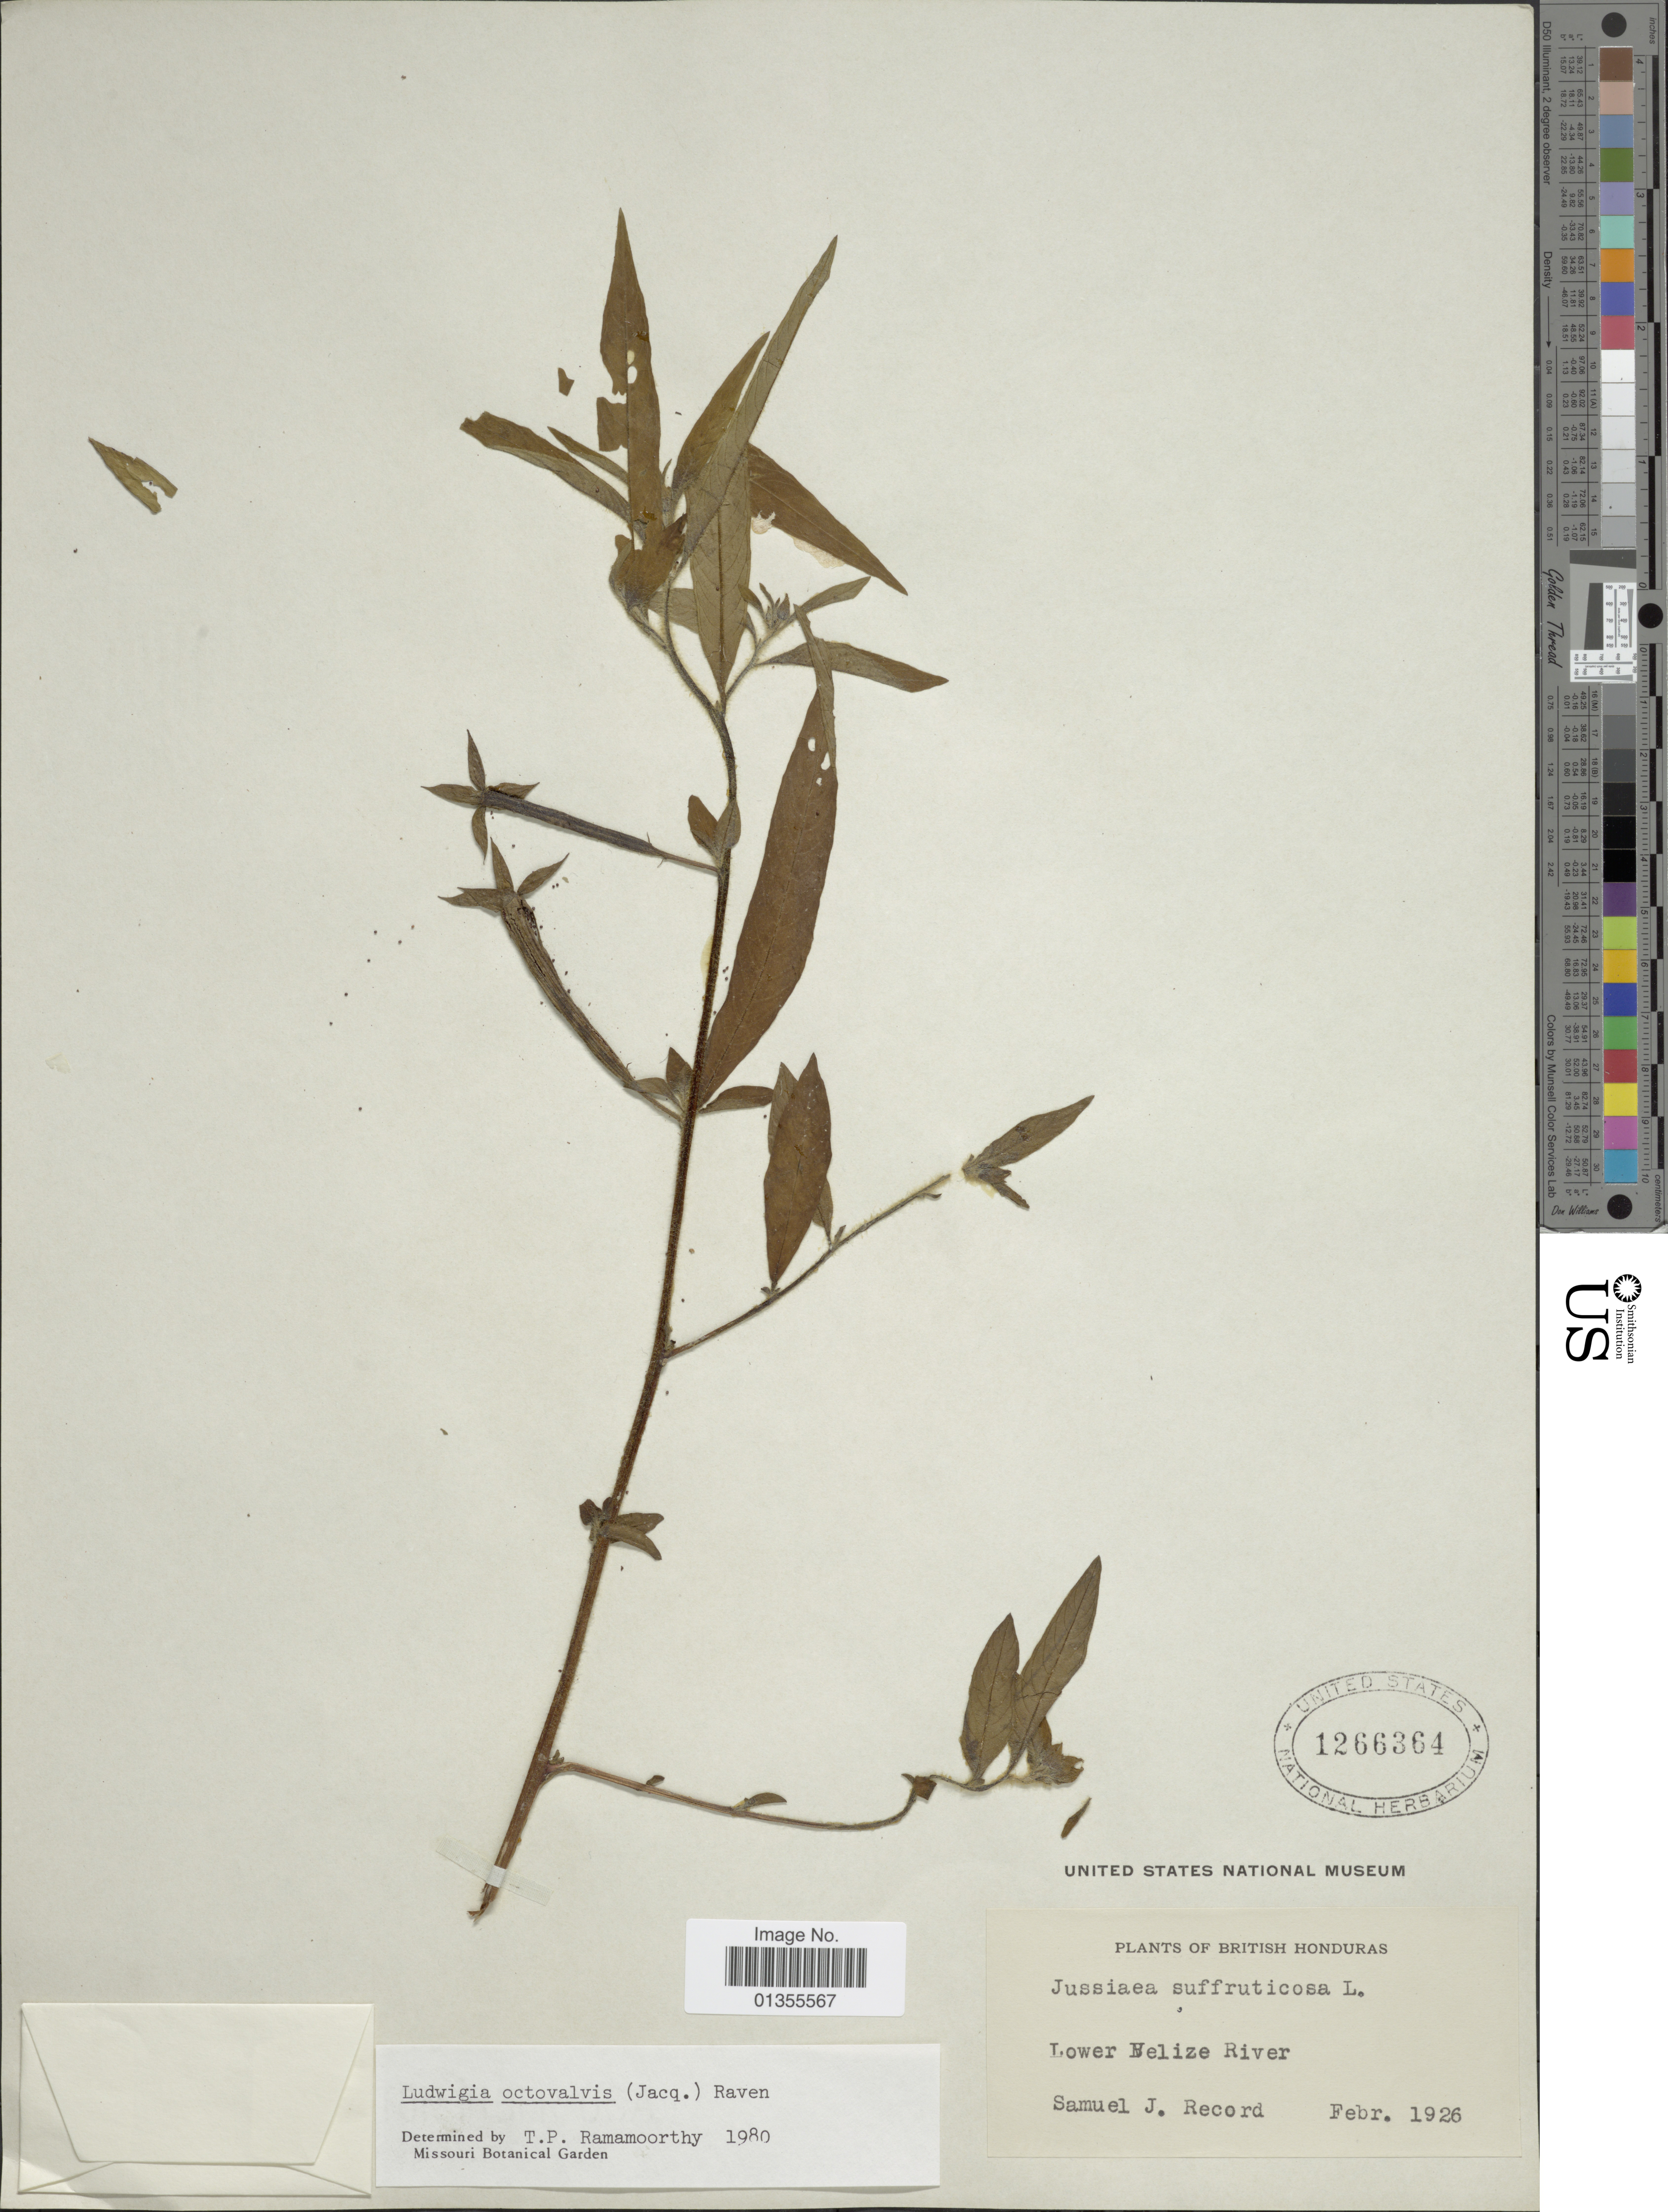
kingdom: Plantae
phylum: Tracheophyta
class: Magnoliopsida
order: Myrtales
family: Onagraceae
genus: Ludwigia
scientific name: Ludwigia octovalvis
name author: (Jacq.) P.H. Raven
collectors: S. J. Record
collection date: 1926-02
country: Belize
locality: British Honduras. Lower Belize River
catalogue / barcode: US 1266364